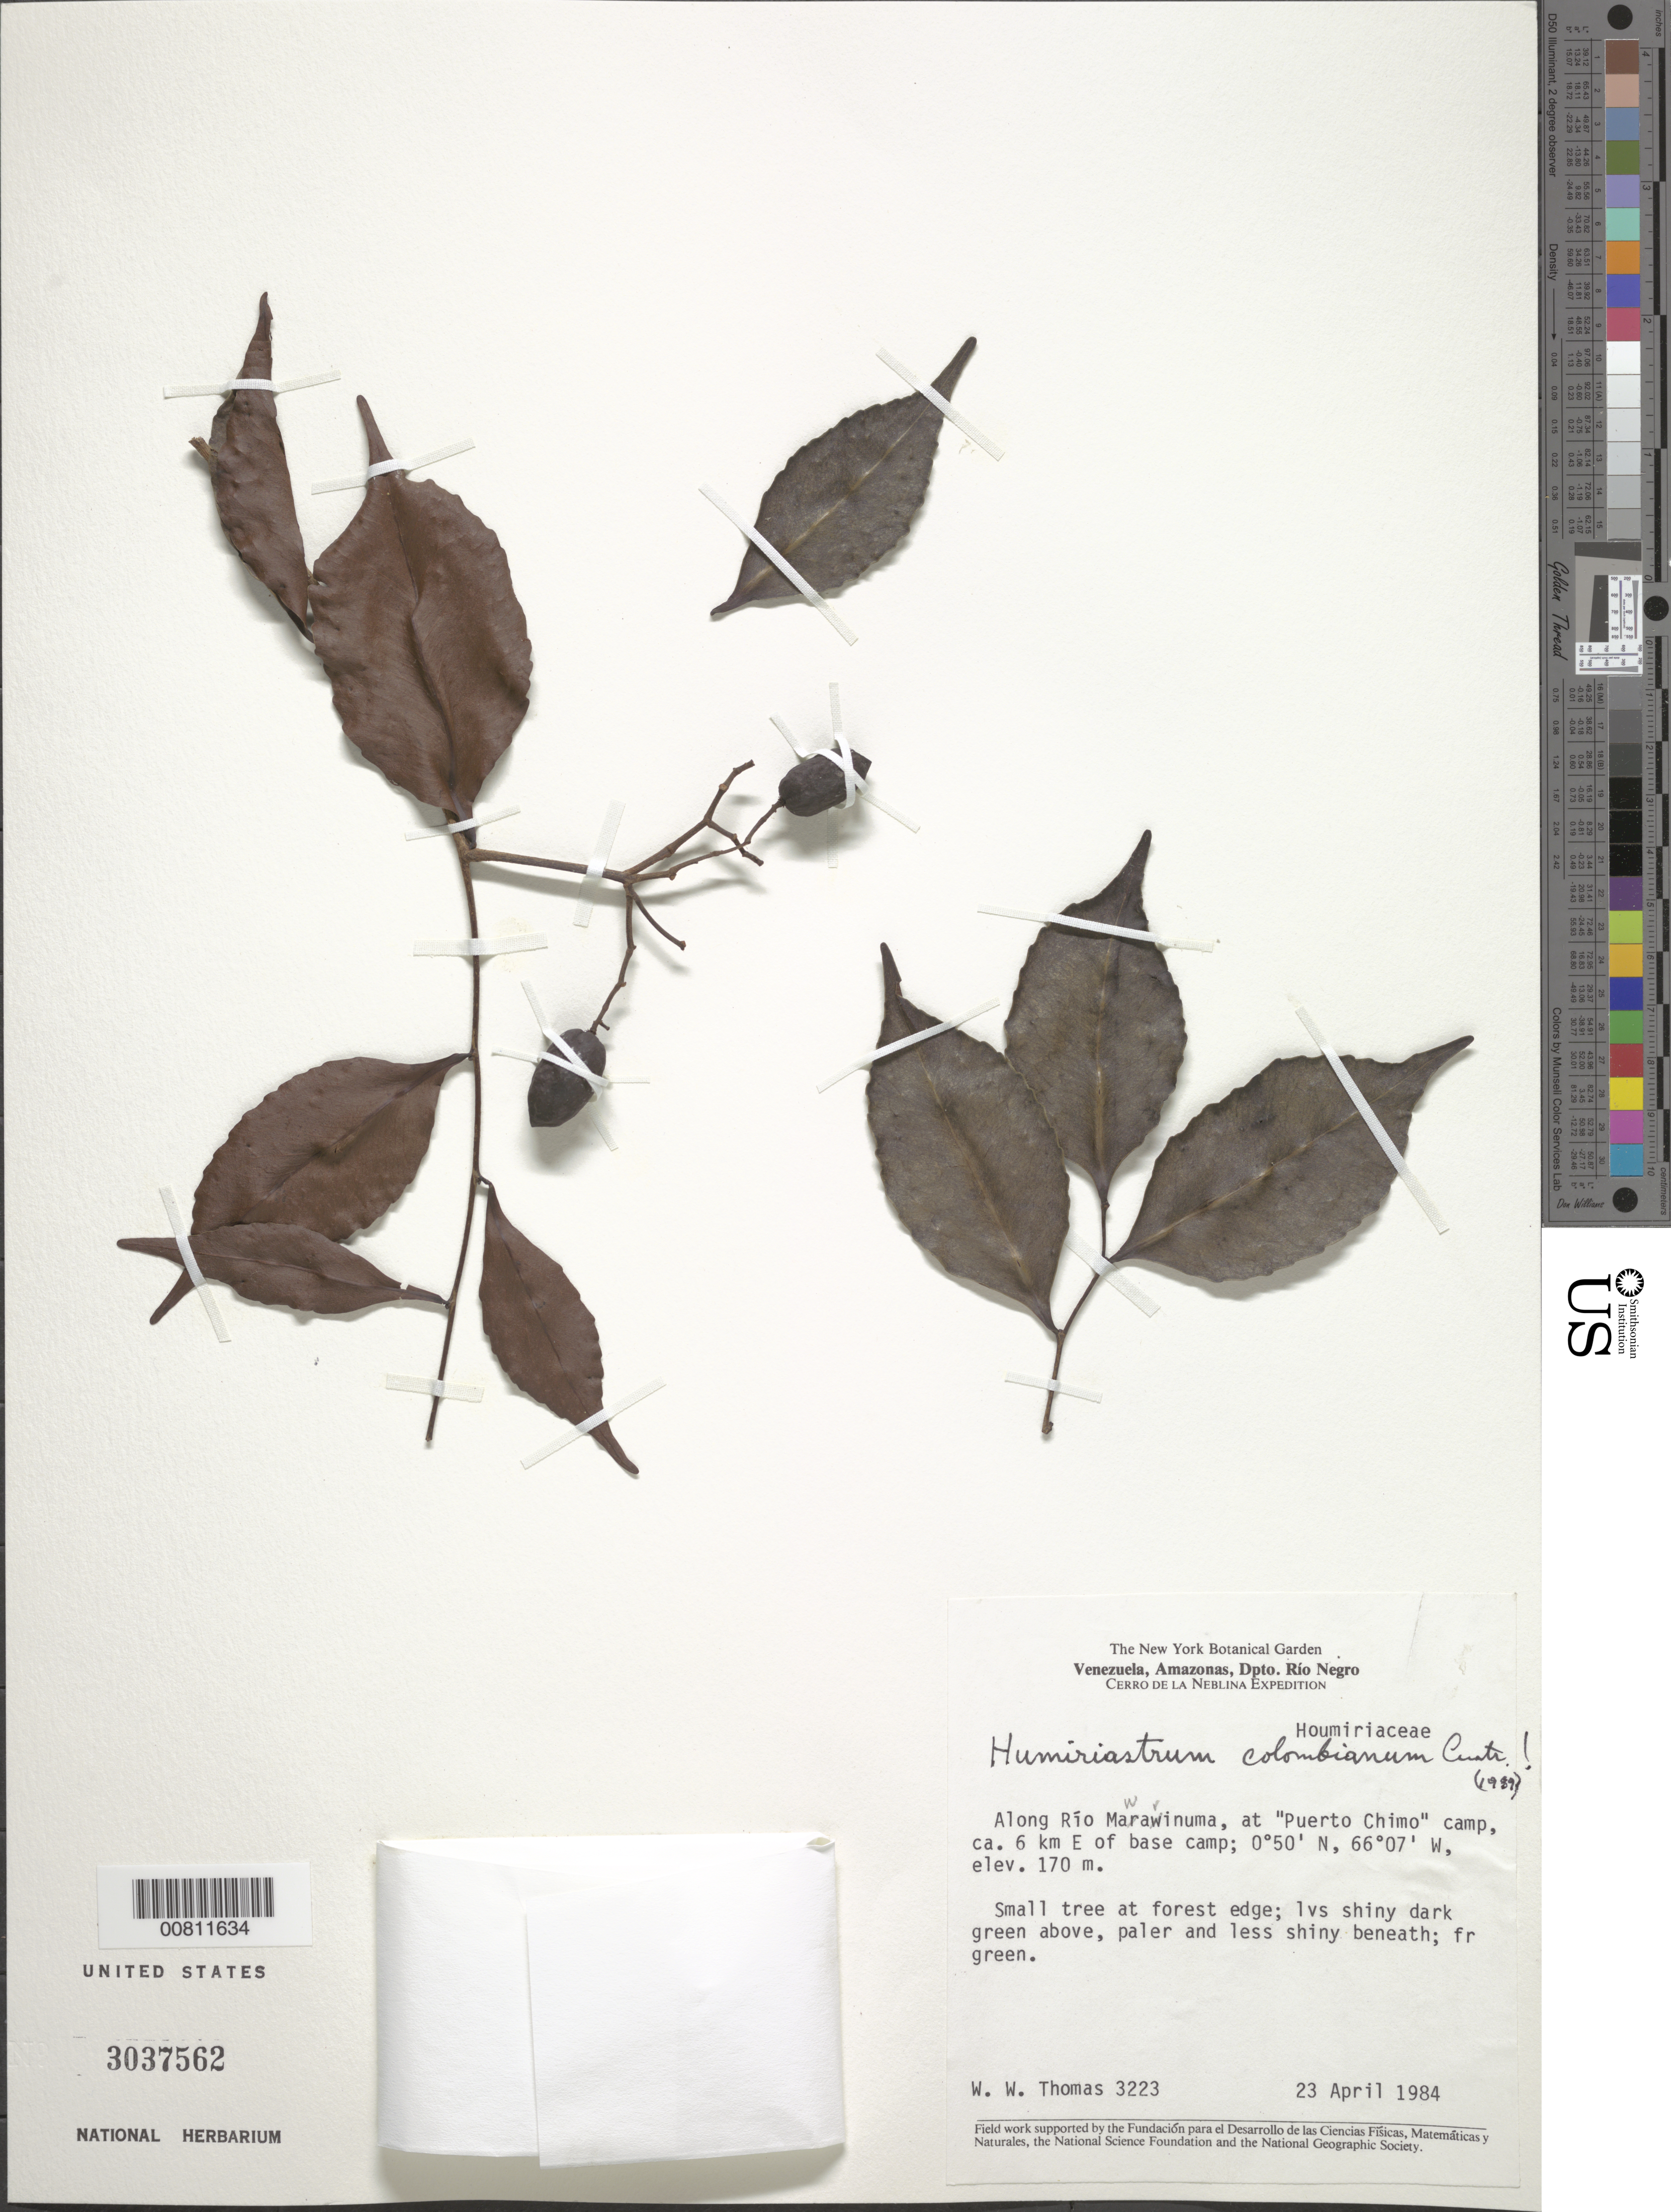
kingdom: Plantae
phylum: Tracheophyta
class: Magnoliopsida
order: Malpighiales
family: Humiriaceae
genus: Humiriastrum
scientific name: Humiriastrum colombianum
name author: (Cuatrec.) Cuatrec.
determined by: Cuatrecasas, J.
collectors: W. W. Thomas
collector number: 3223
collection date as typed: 23-Apr-84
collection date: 1984-04-23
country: Venezuela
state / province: Amazonas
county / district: Río Negro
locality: Cerro de la Neblina, Río Mawarinuma, at "Puerto Chimo" camp, ca. 6km E of Base Camp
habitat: Forest edge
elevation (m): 170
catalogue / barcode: US 3037562